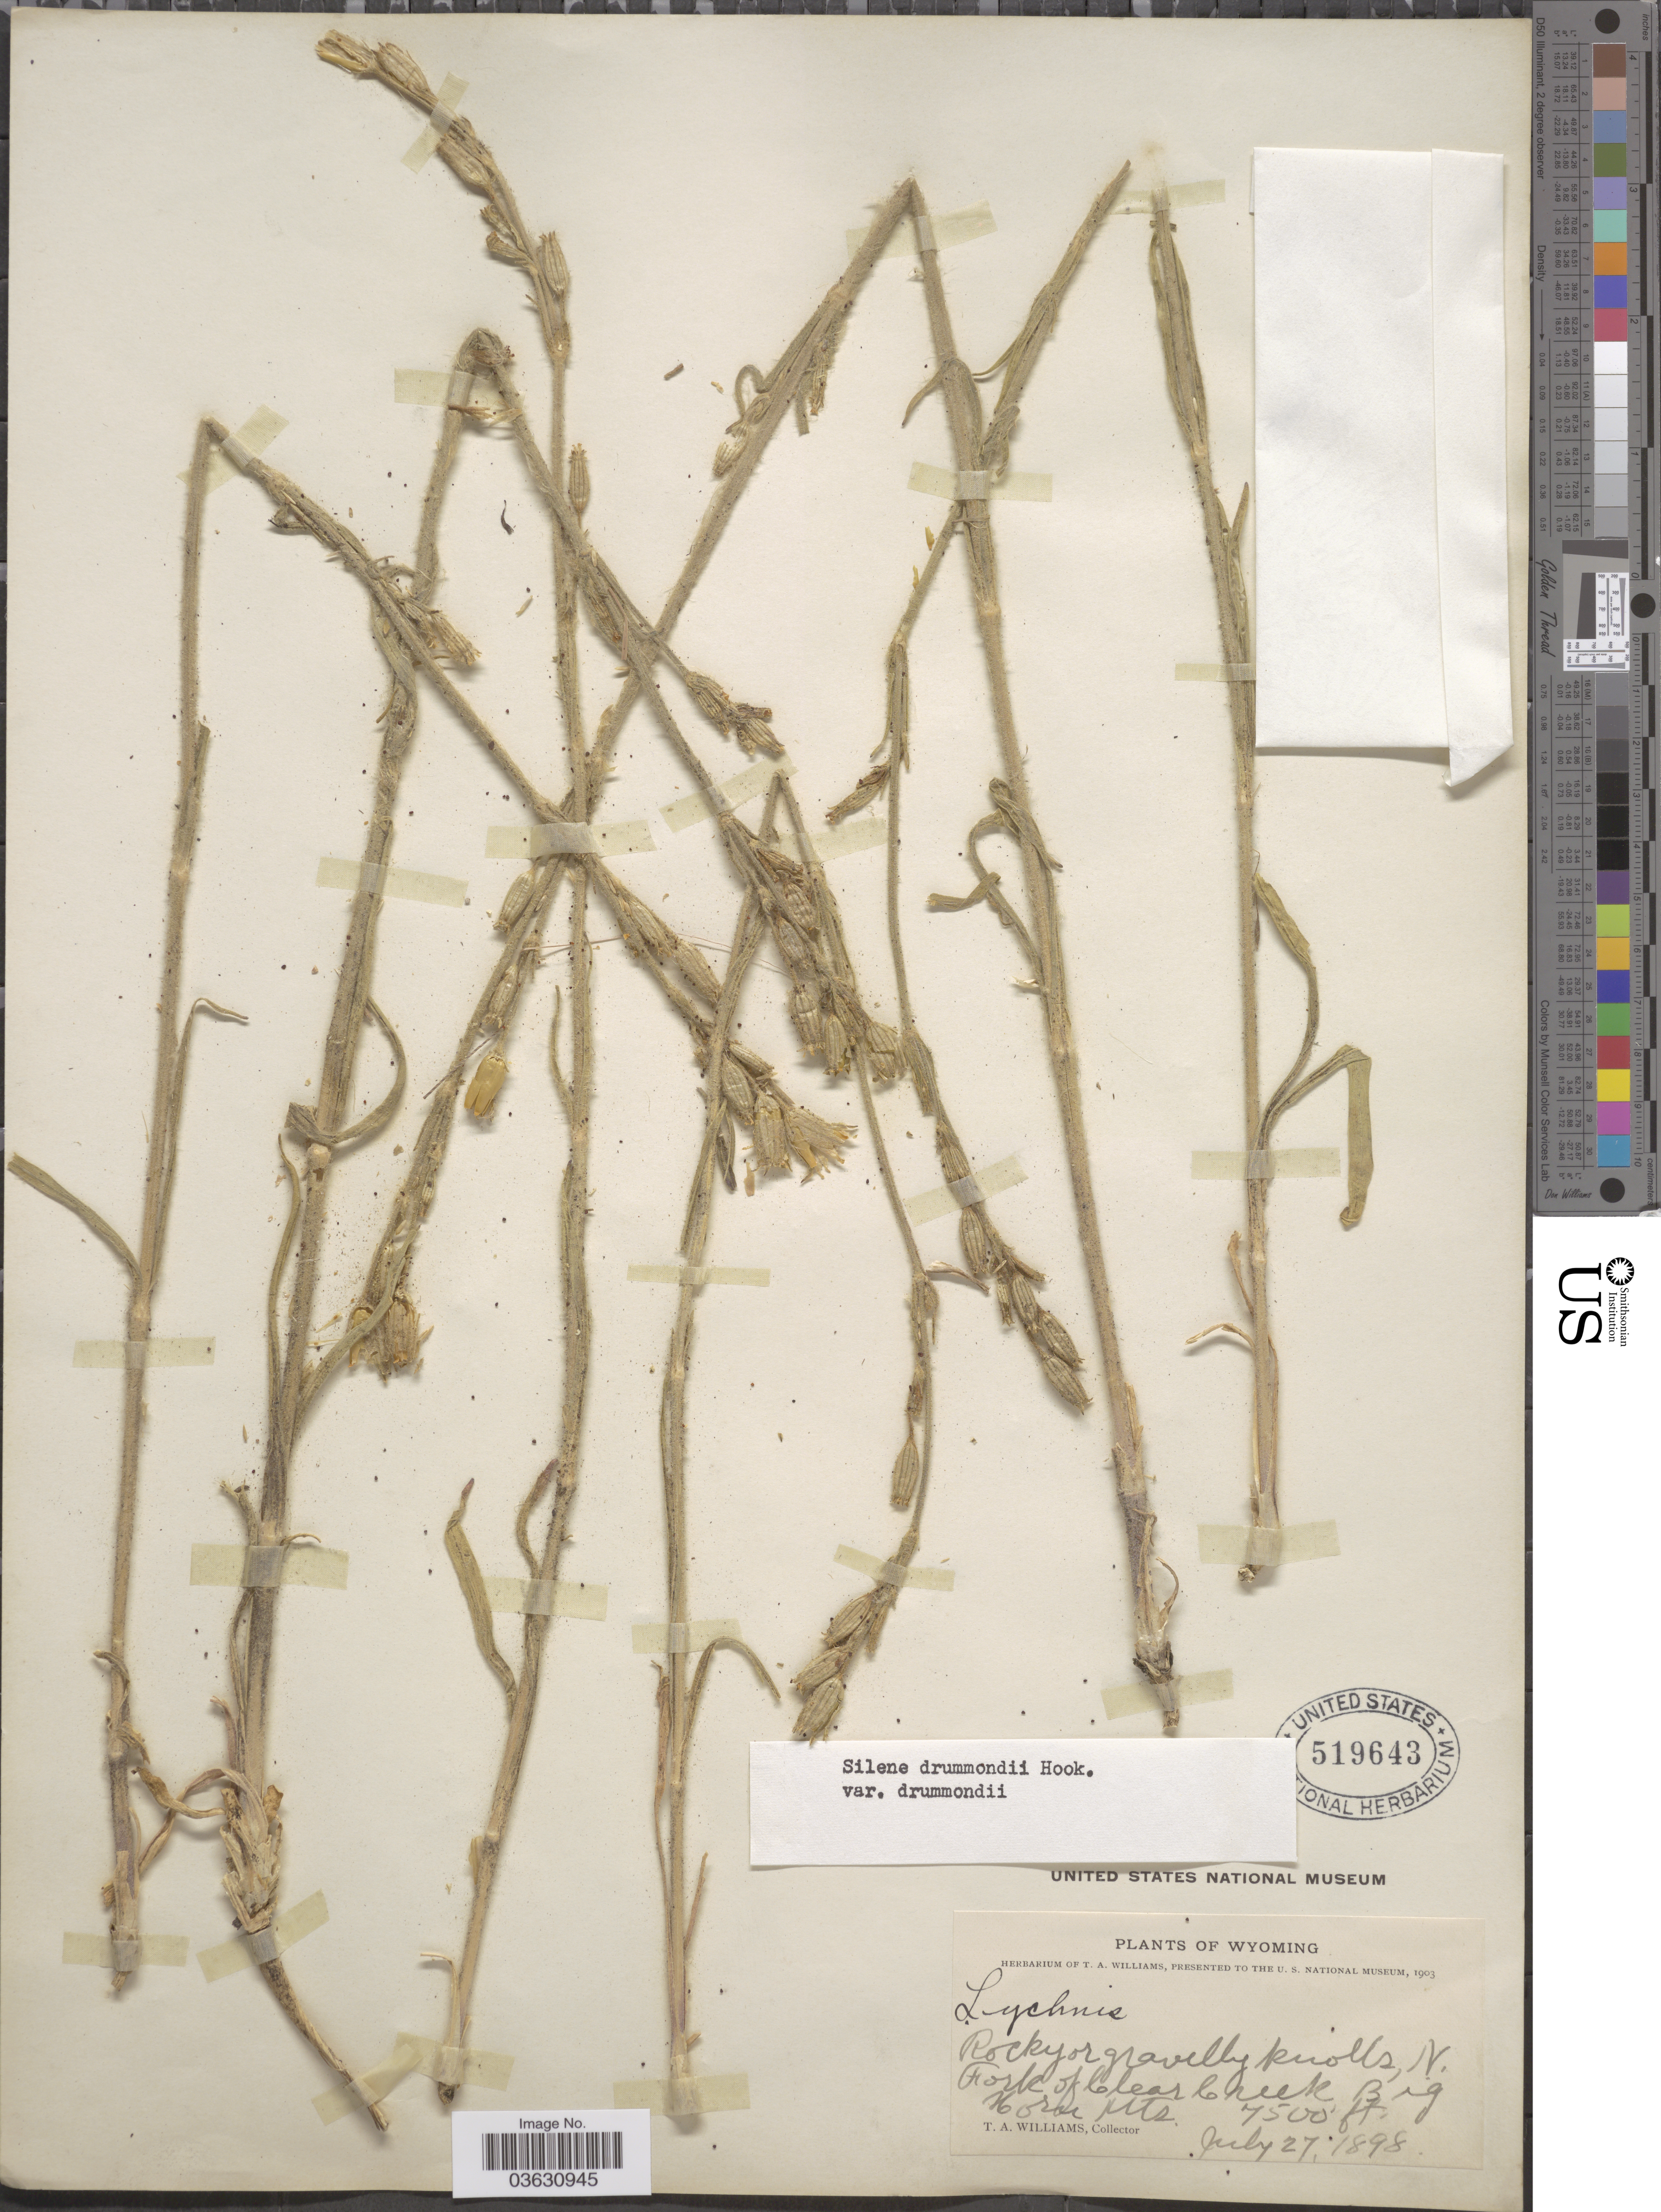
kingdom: Plantae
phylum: Tracheophyta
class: Magnoliopsida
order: Caryophyllales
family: Caryophyllaceae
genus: Silene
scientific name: Silene drummondii var. drummondii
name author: Hook.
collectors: T. Williams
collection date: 1898-07-27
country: United States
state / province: Wyoming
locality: Rocky or gravelly knolls, N. Fork of Clear Creek, Big Horn Mts.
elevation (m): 2286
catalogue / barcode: US 519643